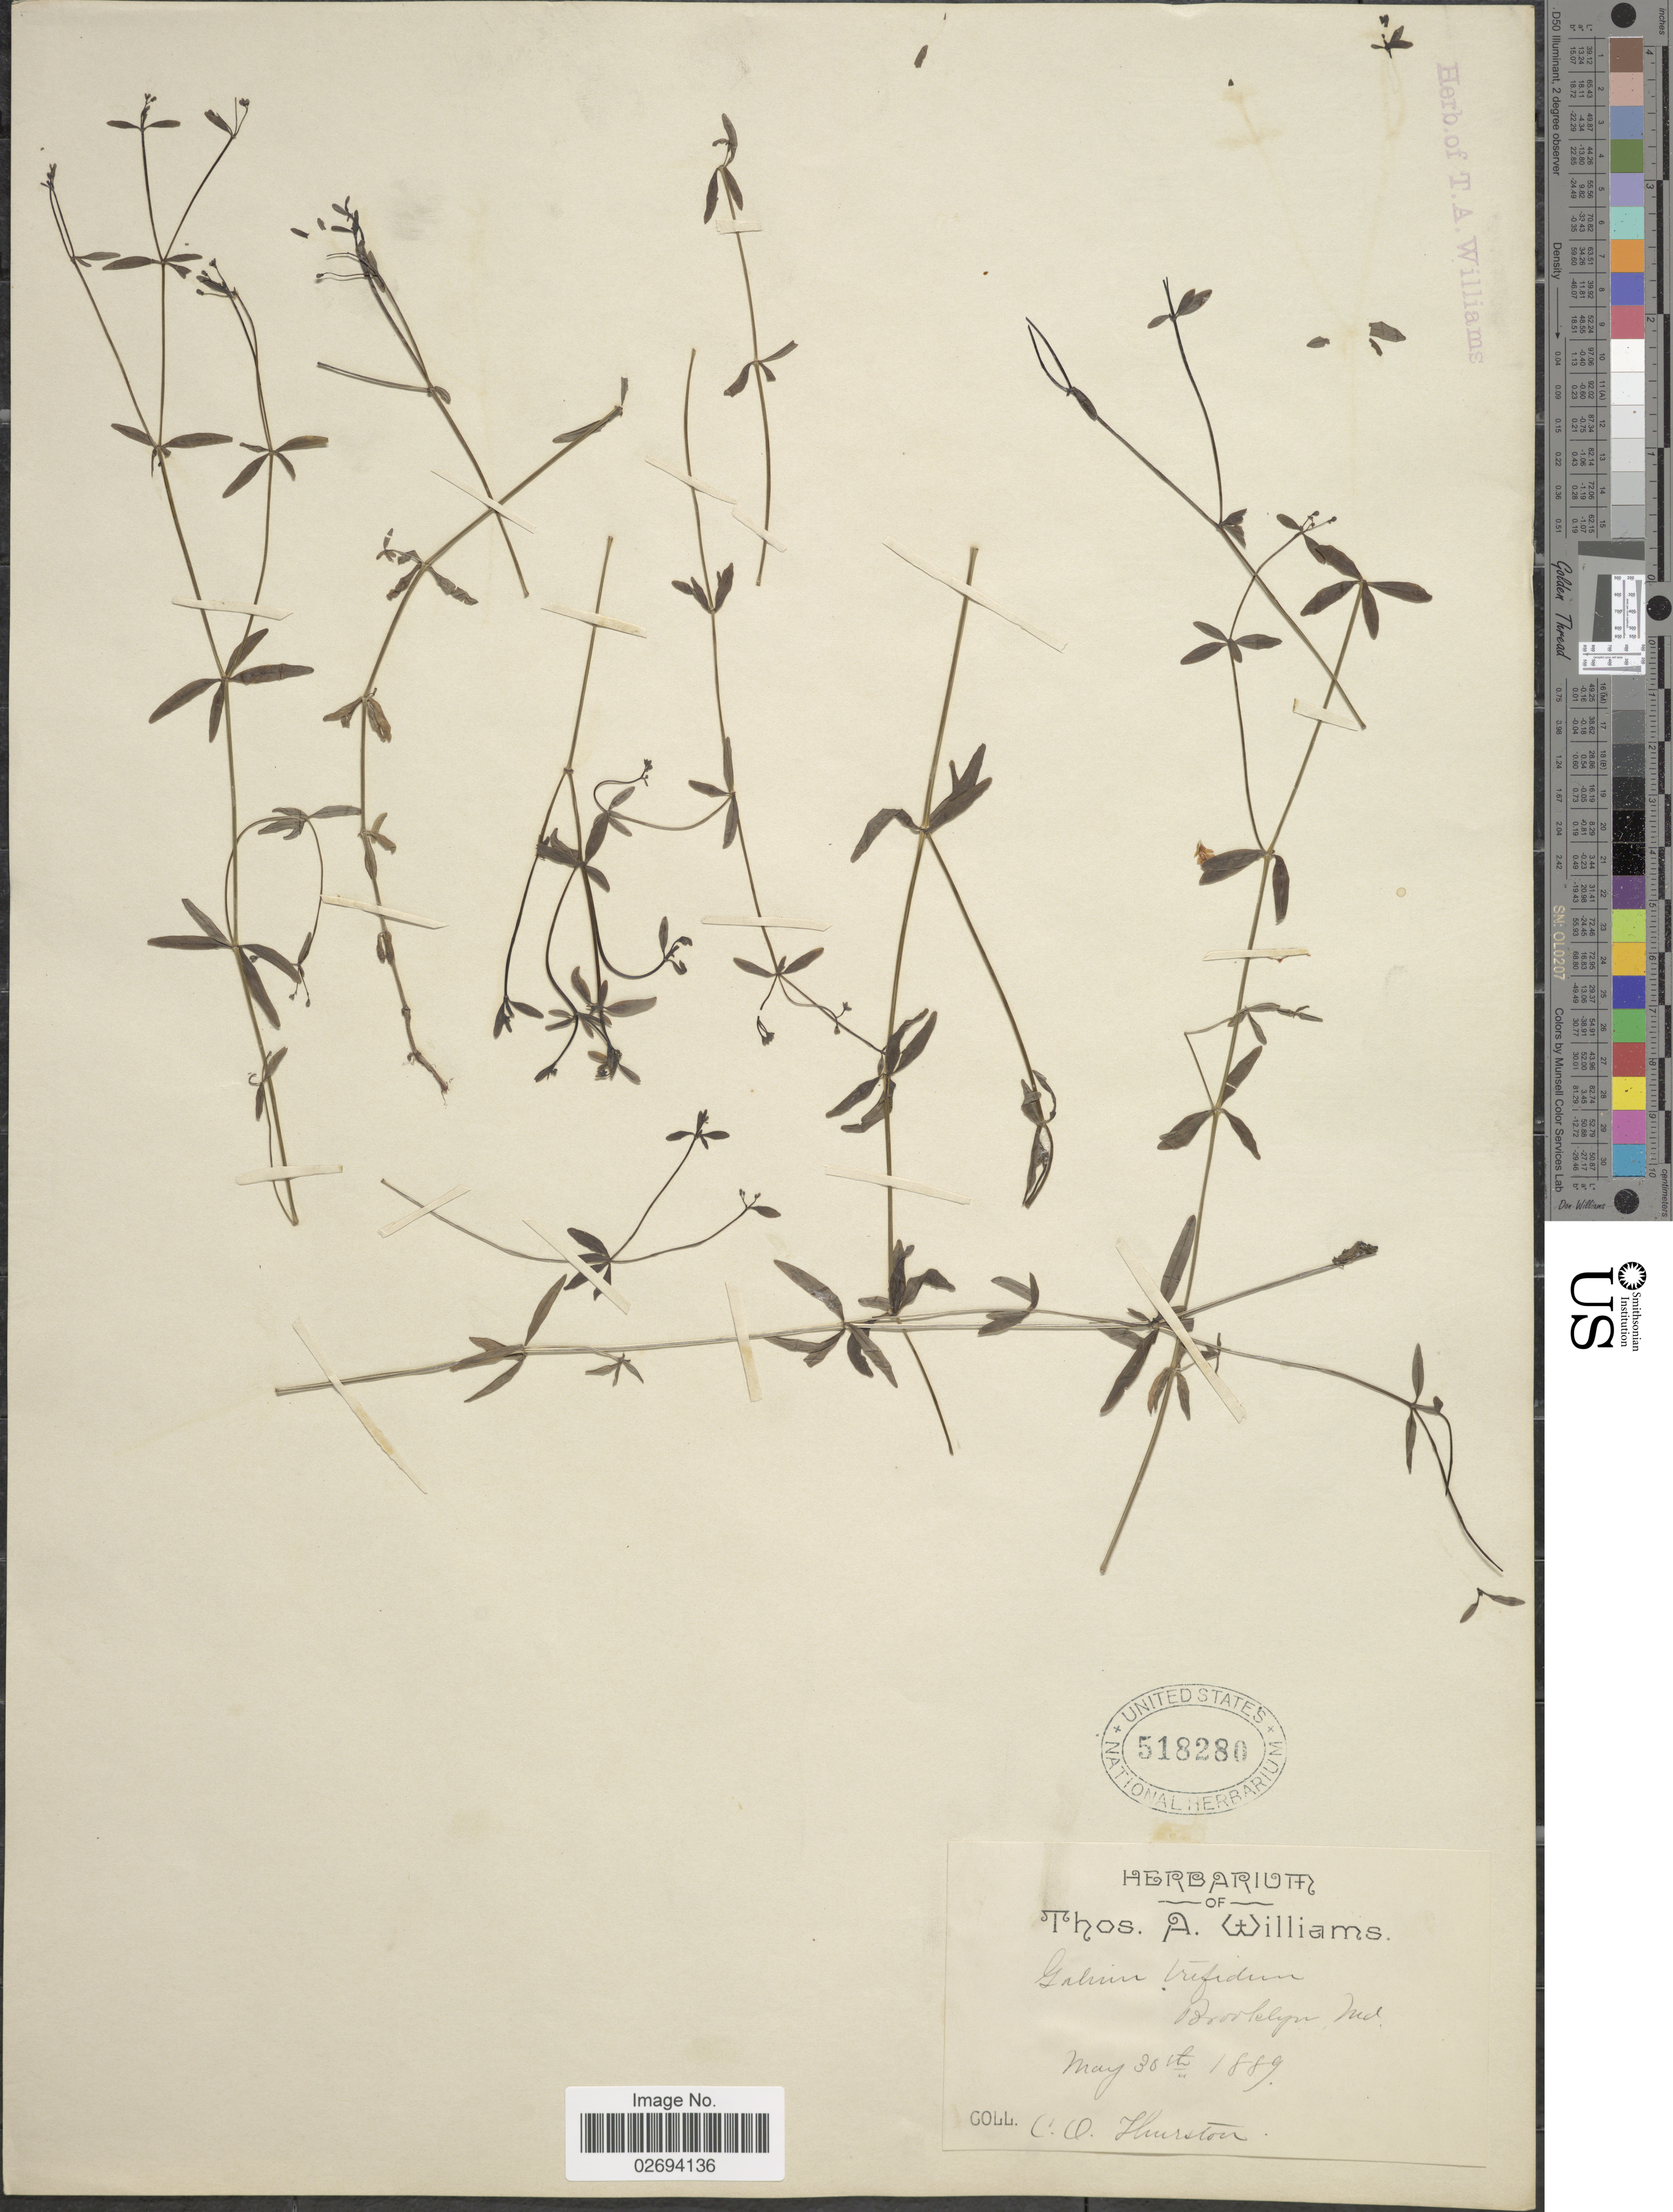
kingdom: Plantae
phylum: Tracheophyta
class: Magnoliopsida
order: Gentianales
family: Rubiaceae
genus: Galium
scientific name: Galium trifidum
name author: L.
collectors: C. Thurston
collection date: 1889-05-30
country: United States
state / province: Maryland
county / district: Baltimore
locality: Brooklyn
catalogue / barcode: US 518280